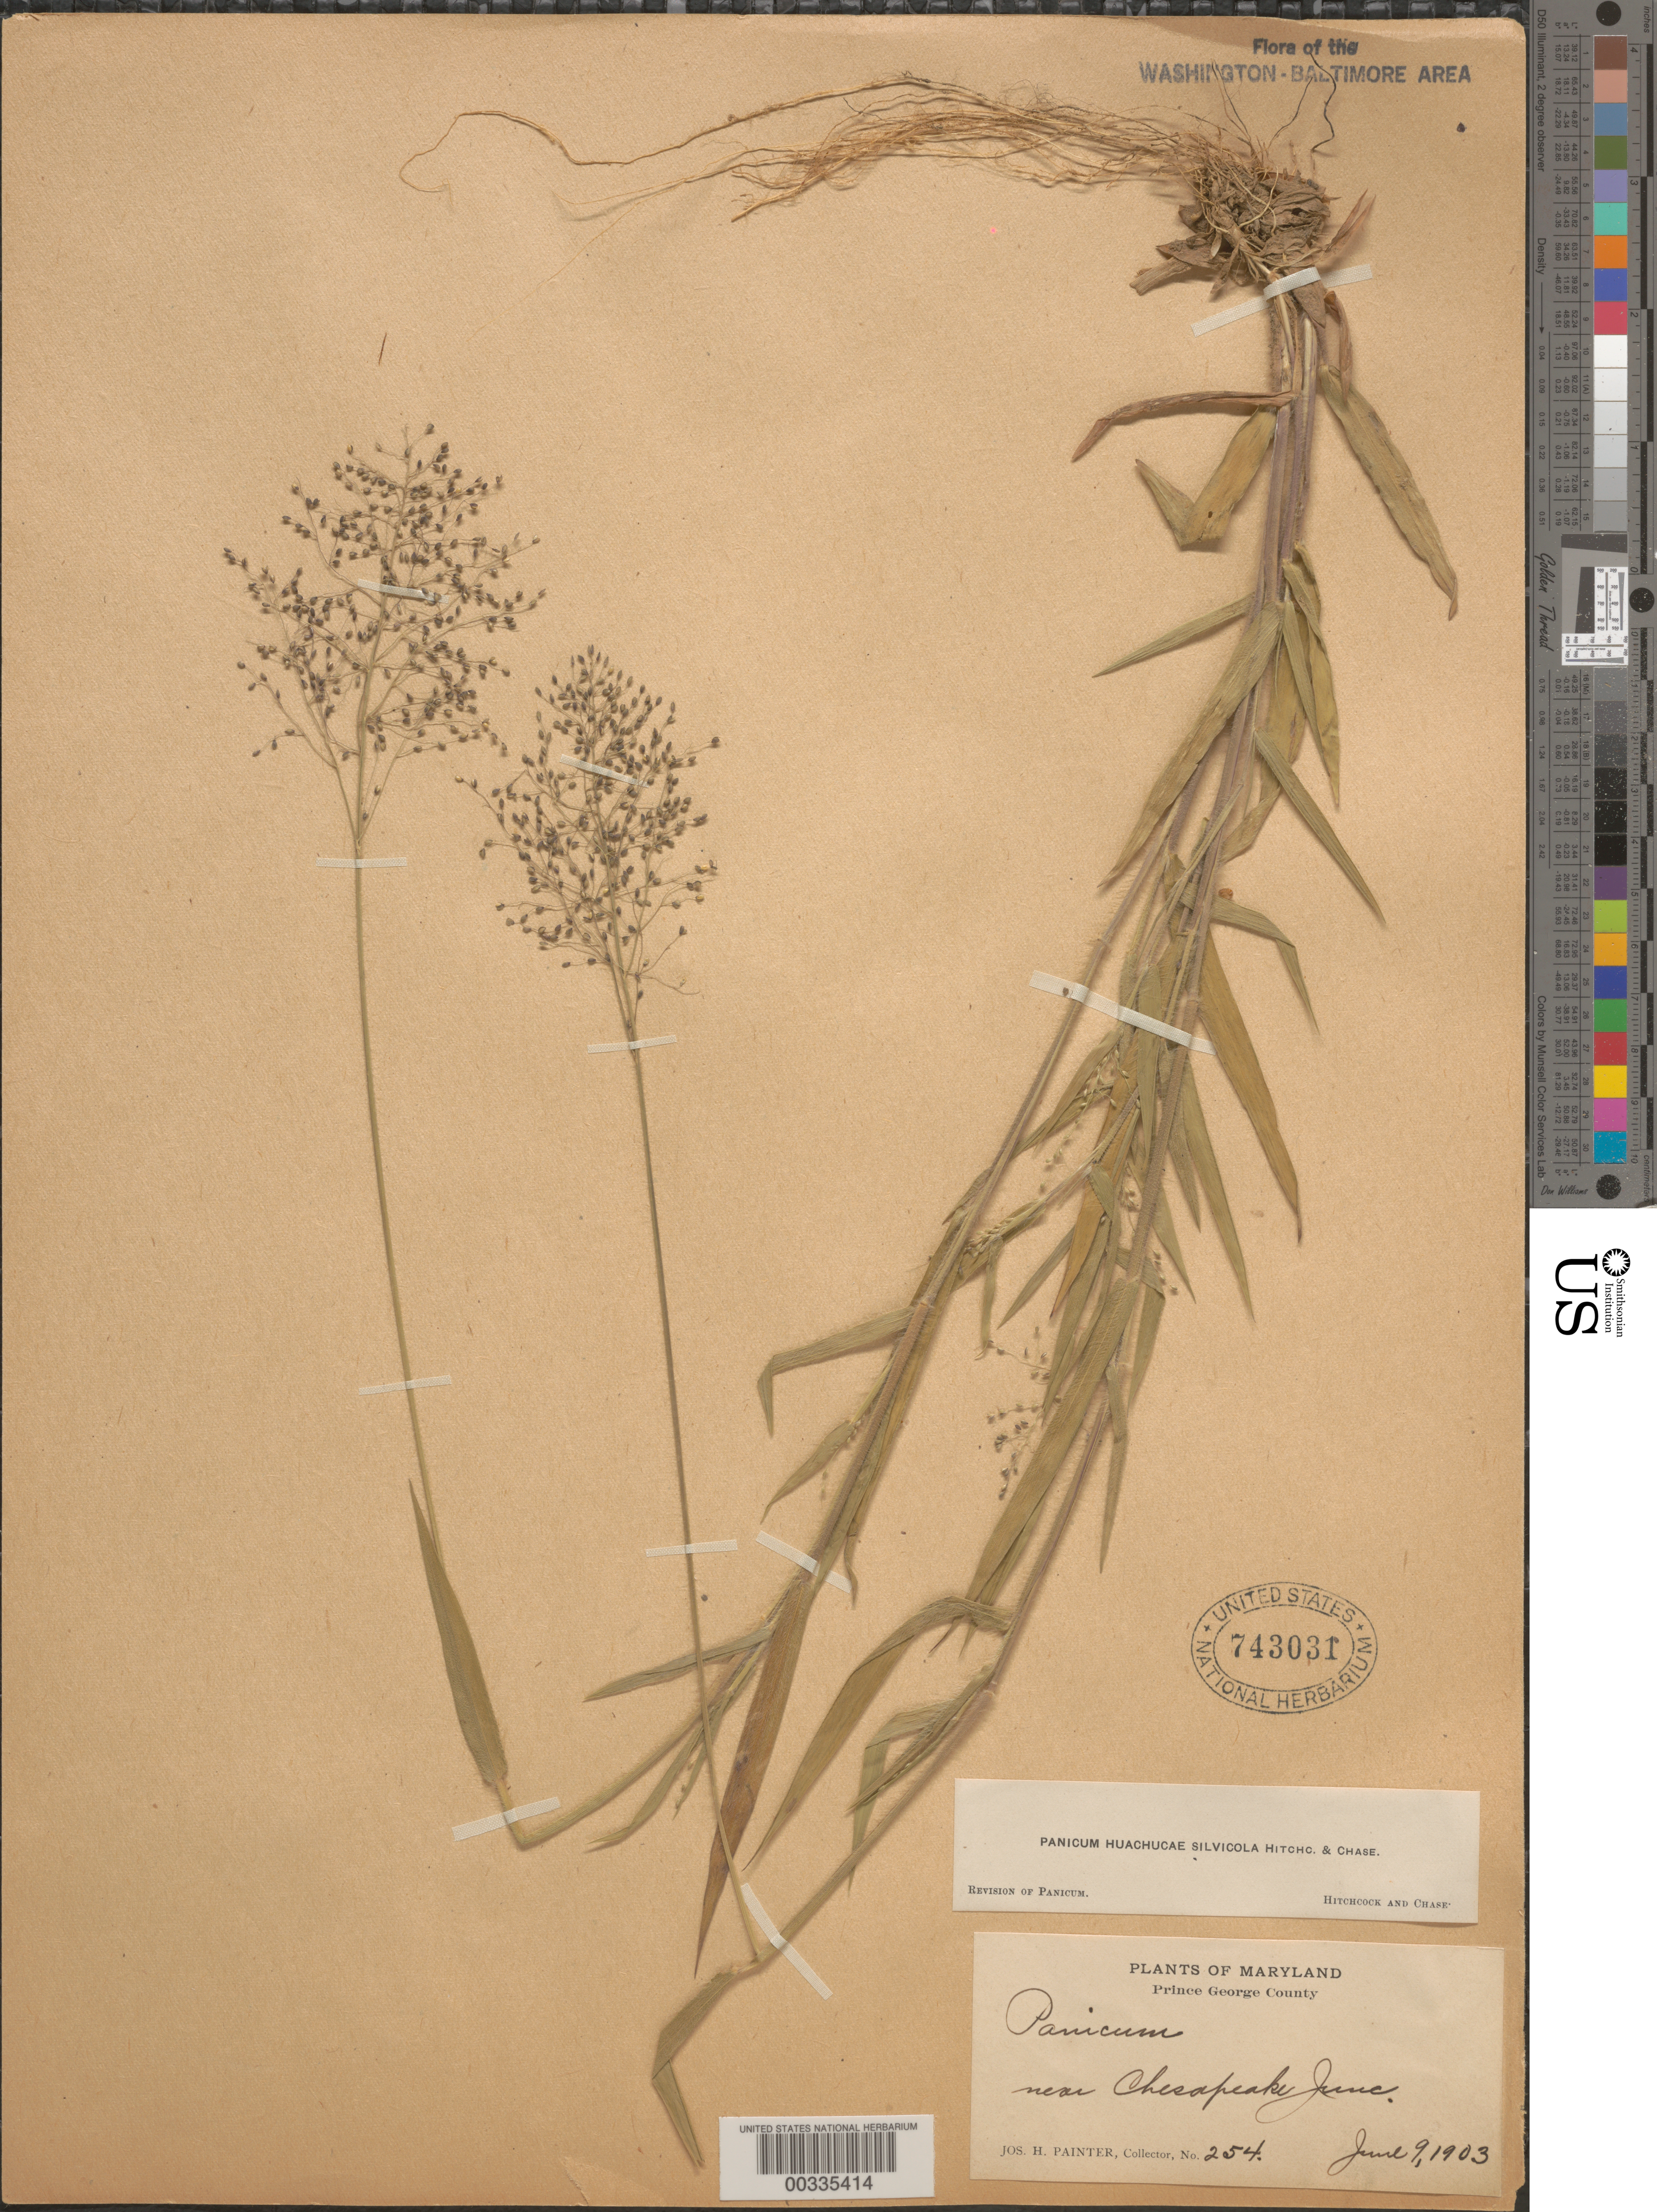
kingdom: Plantae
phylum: Tracheophyta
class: Liliopsida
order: Poales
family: Poaceae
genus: Dichanthelium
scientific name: Dichanthelium acuminatum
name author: (Sw.) Gould & C.A. Clark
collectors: J. H. Painter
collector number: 254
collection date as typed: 09 Jun 1903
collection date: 1903-06-09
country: United States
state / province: Maryland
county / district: Prince George's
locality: Near Chesapeake Junc.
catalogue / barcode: US 743031